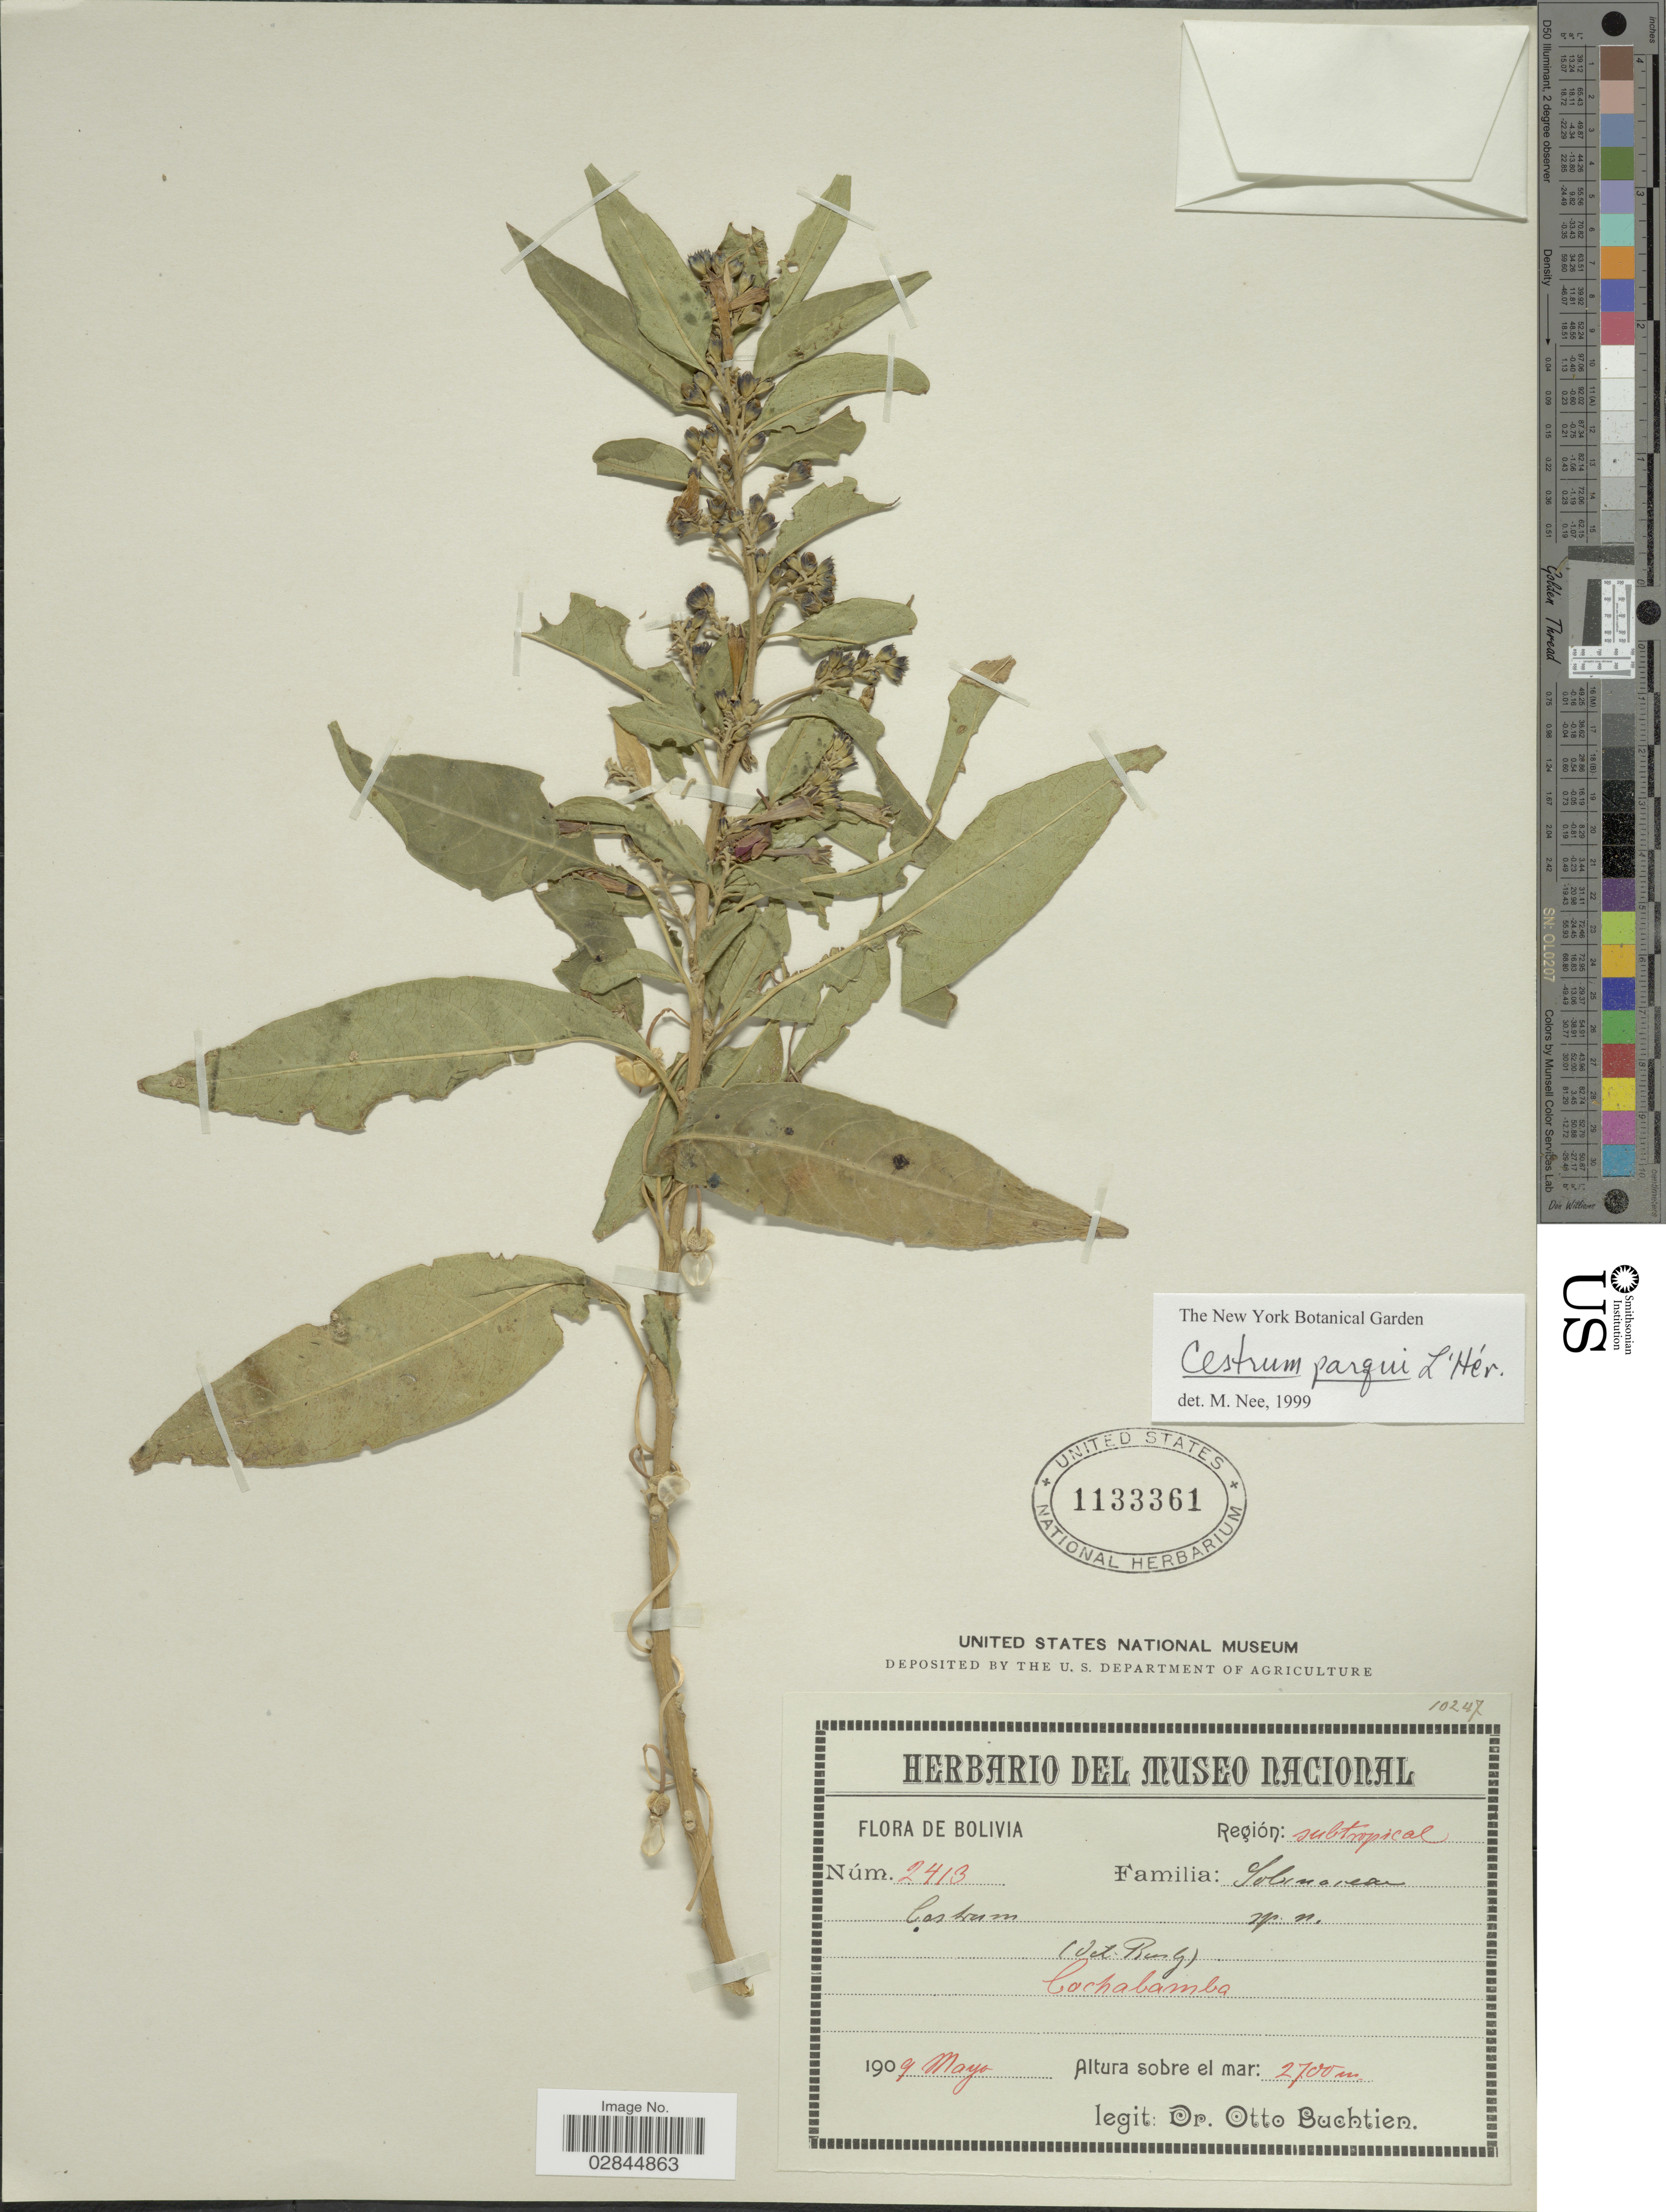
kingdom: Plantae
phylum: Tracheophyta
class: Magnoliopsida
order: Solanales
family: Solanaceae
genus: Cestrum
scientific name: Cestrum parqui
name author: L'Hér.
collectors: O. Buchtien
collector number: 2413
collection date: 1909-05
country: Bolivia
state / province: Cochabamba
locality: Región: subtropical. Cochabamba.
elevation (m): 2700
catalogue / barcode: US 1133361